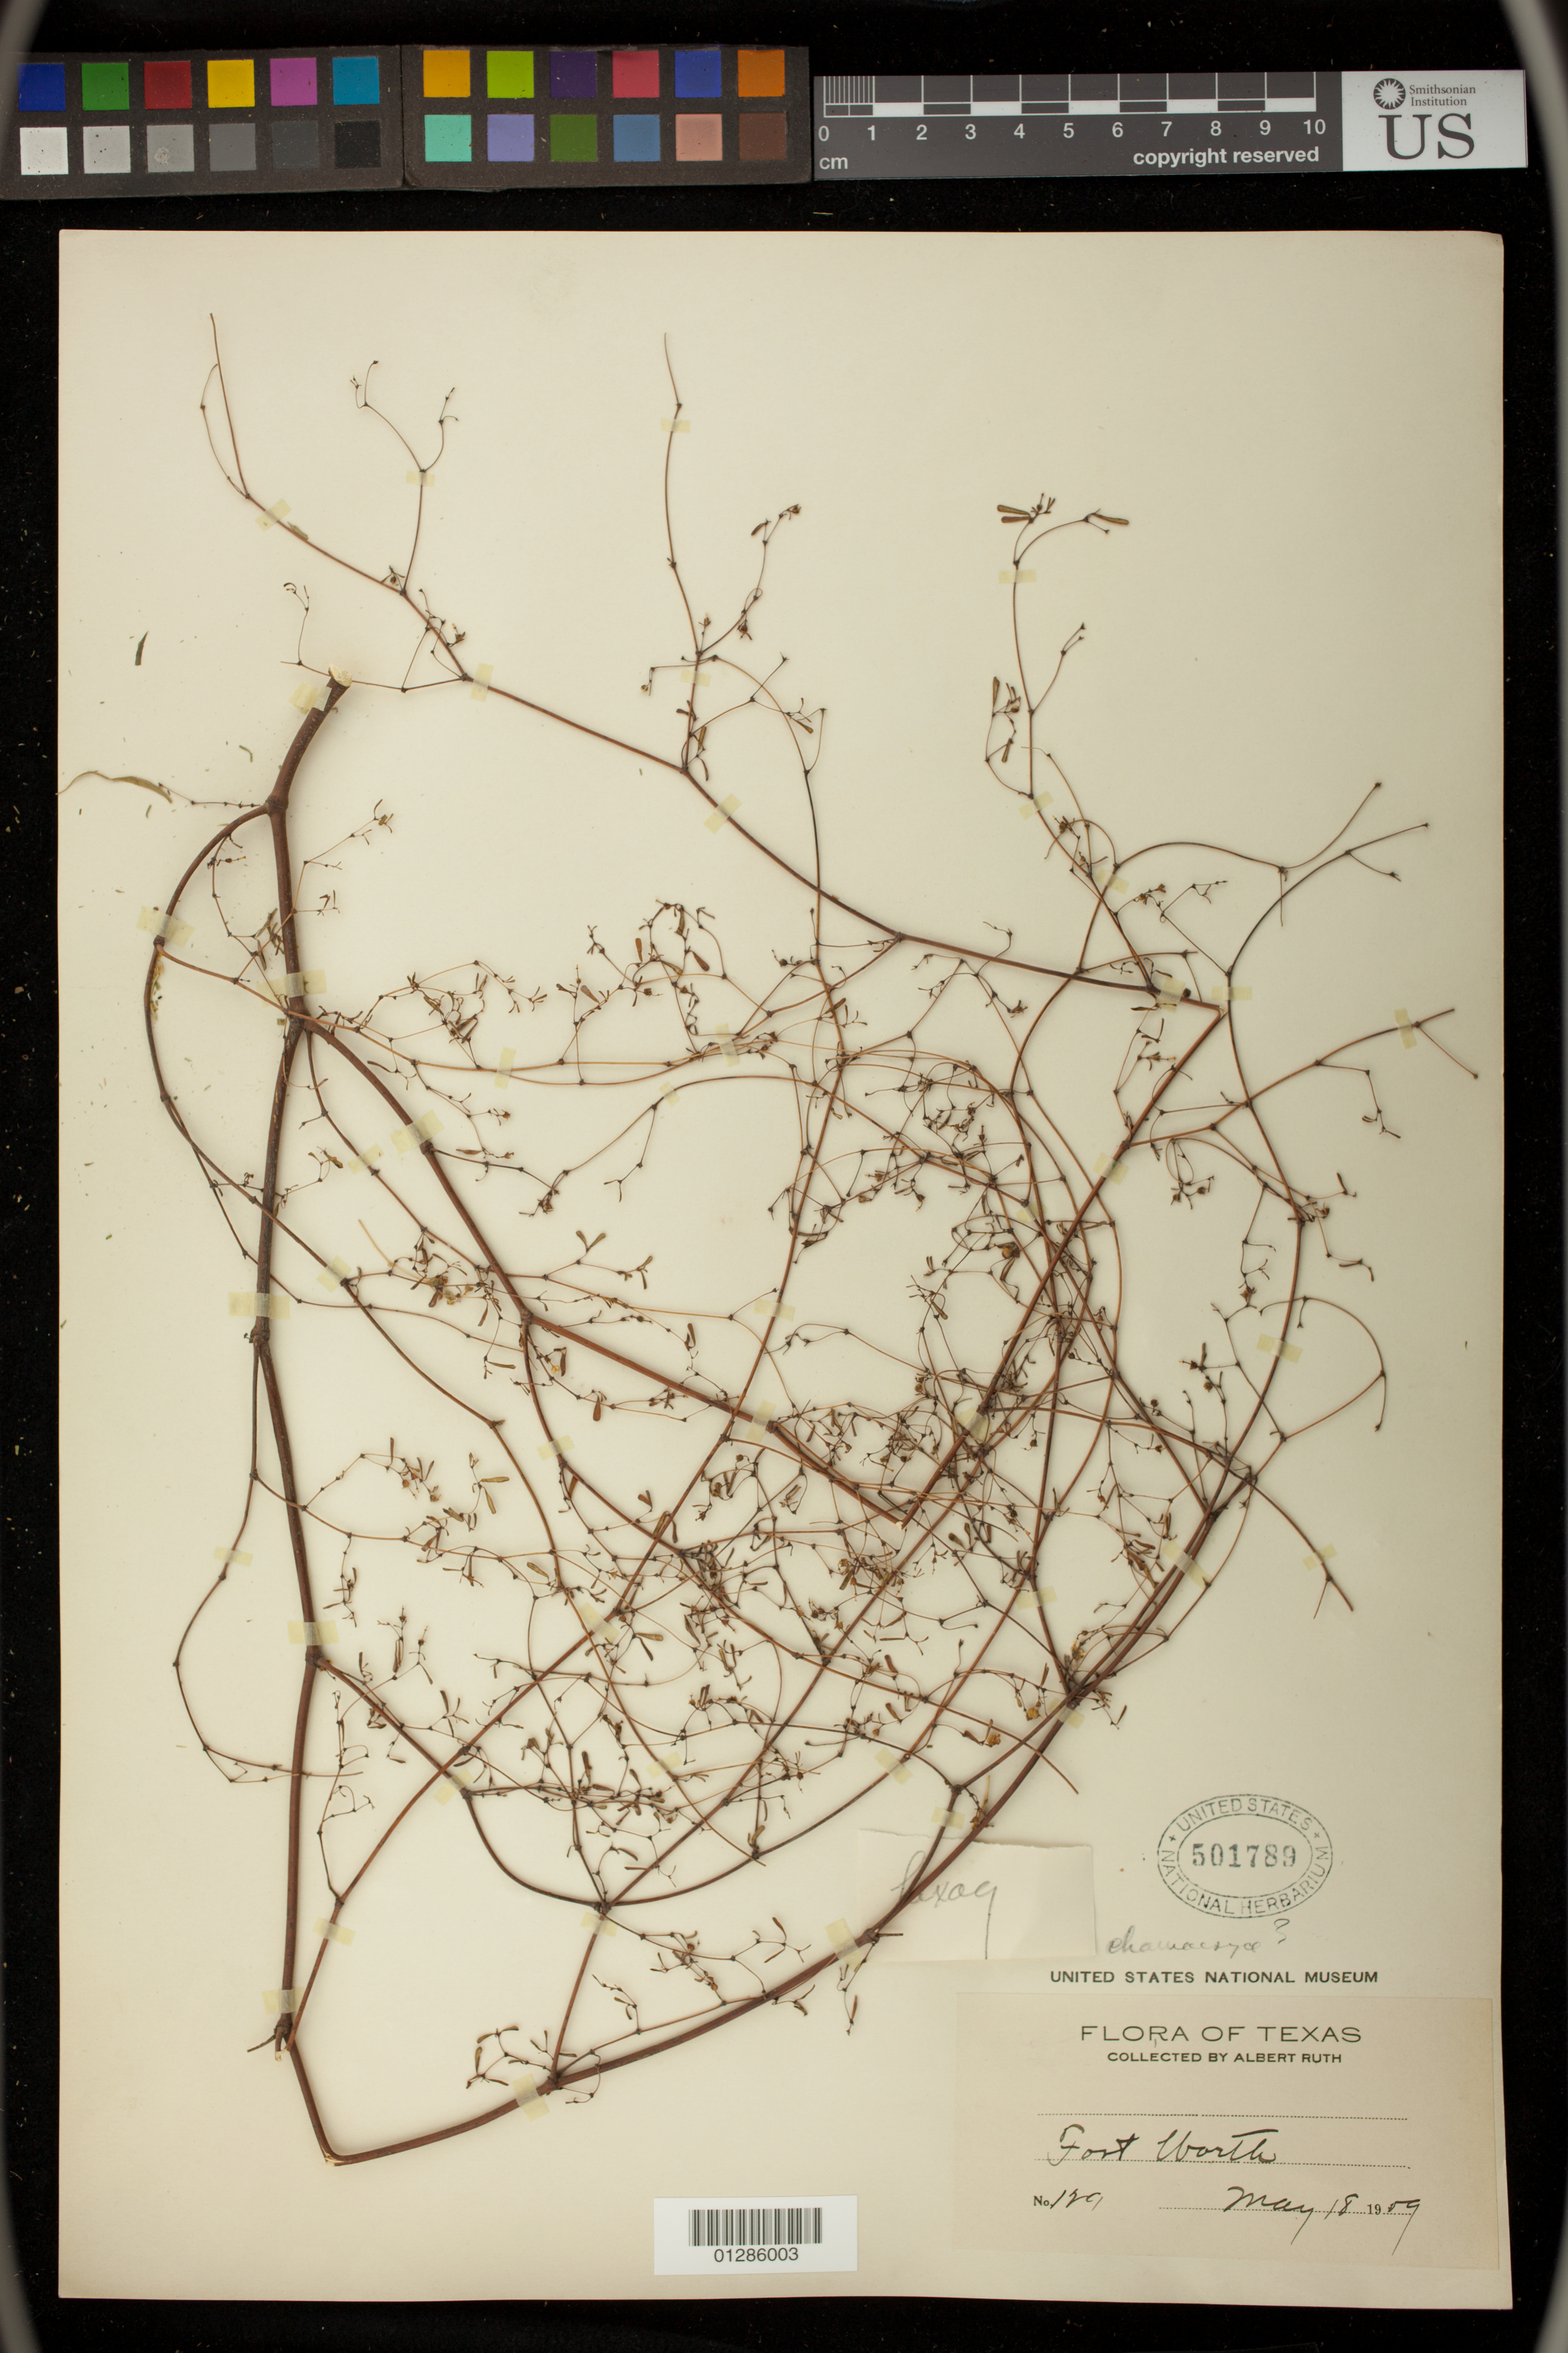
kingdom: Plantae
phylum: Tracheophyta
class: Magnoliopsida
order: Malpighiales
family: Euphorbiaceae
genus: Euphorbia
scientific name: Euphorbia hexagona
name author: Nutt. ex Spreng.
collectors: A. Ruth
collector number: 129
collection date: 1909-05-18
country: United States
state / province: Texas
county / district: Tarrant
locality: Fort Worth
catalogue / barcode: US 501789